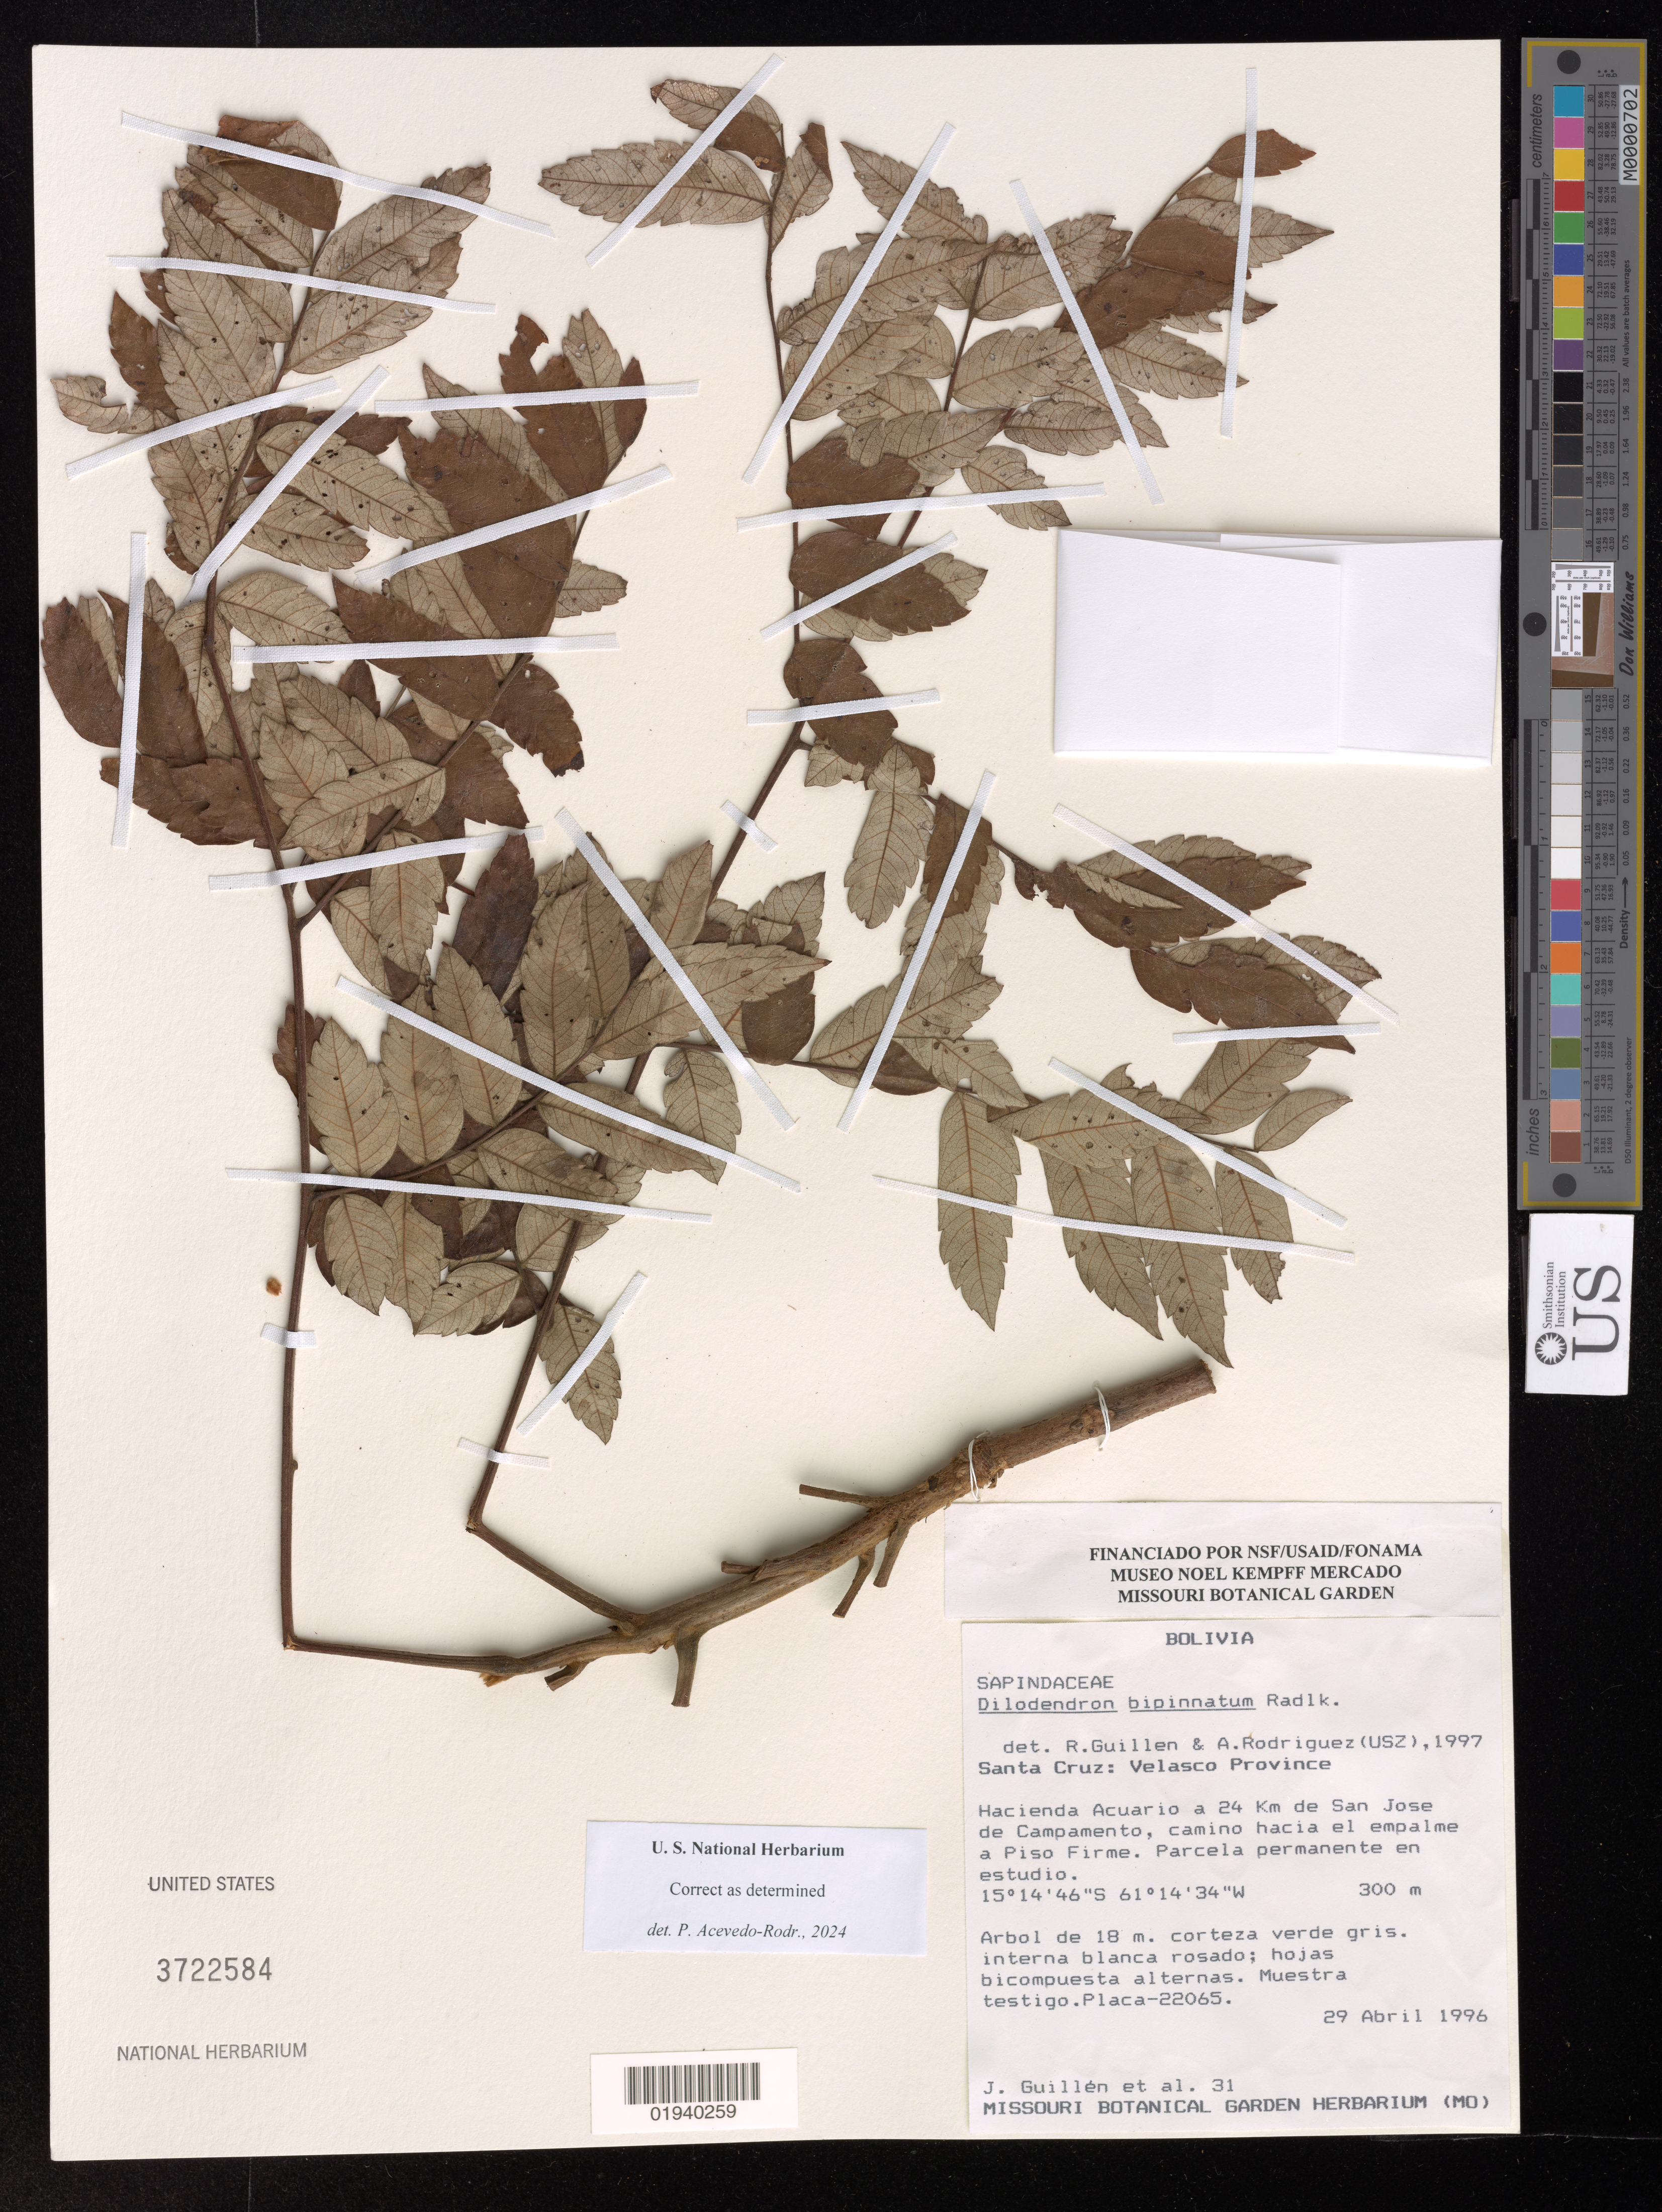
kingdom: Plantae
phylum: Tracheophyta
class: Magnoliopsida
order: Sapindales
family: Sapindaceae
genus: Dilodendron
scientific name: Dilodendron bipinnatum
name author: Radlk.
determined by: Acevedo, D.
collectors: J. Guillén et al.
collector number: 31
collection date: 1996-04-29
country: Bolivia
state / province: Santa Cruz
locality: Velasco Province, Hacienda Acuario a 24 km de San Jose de Campamento, camino hacia el empalme a Piso Firme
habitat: Parcela permanente en estudio. Muestra testigo. Placa-22065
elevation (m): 300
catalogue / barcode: US 3722584